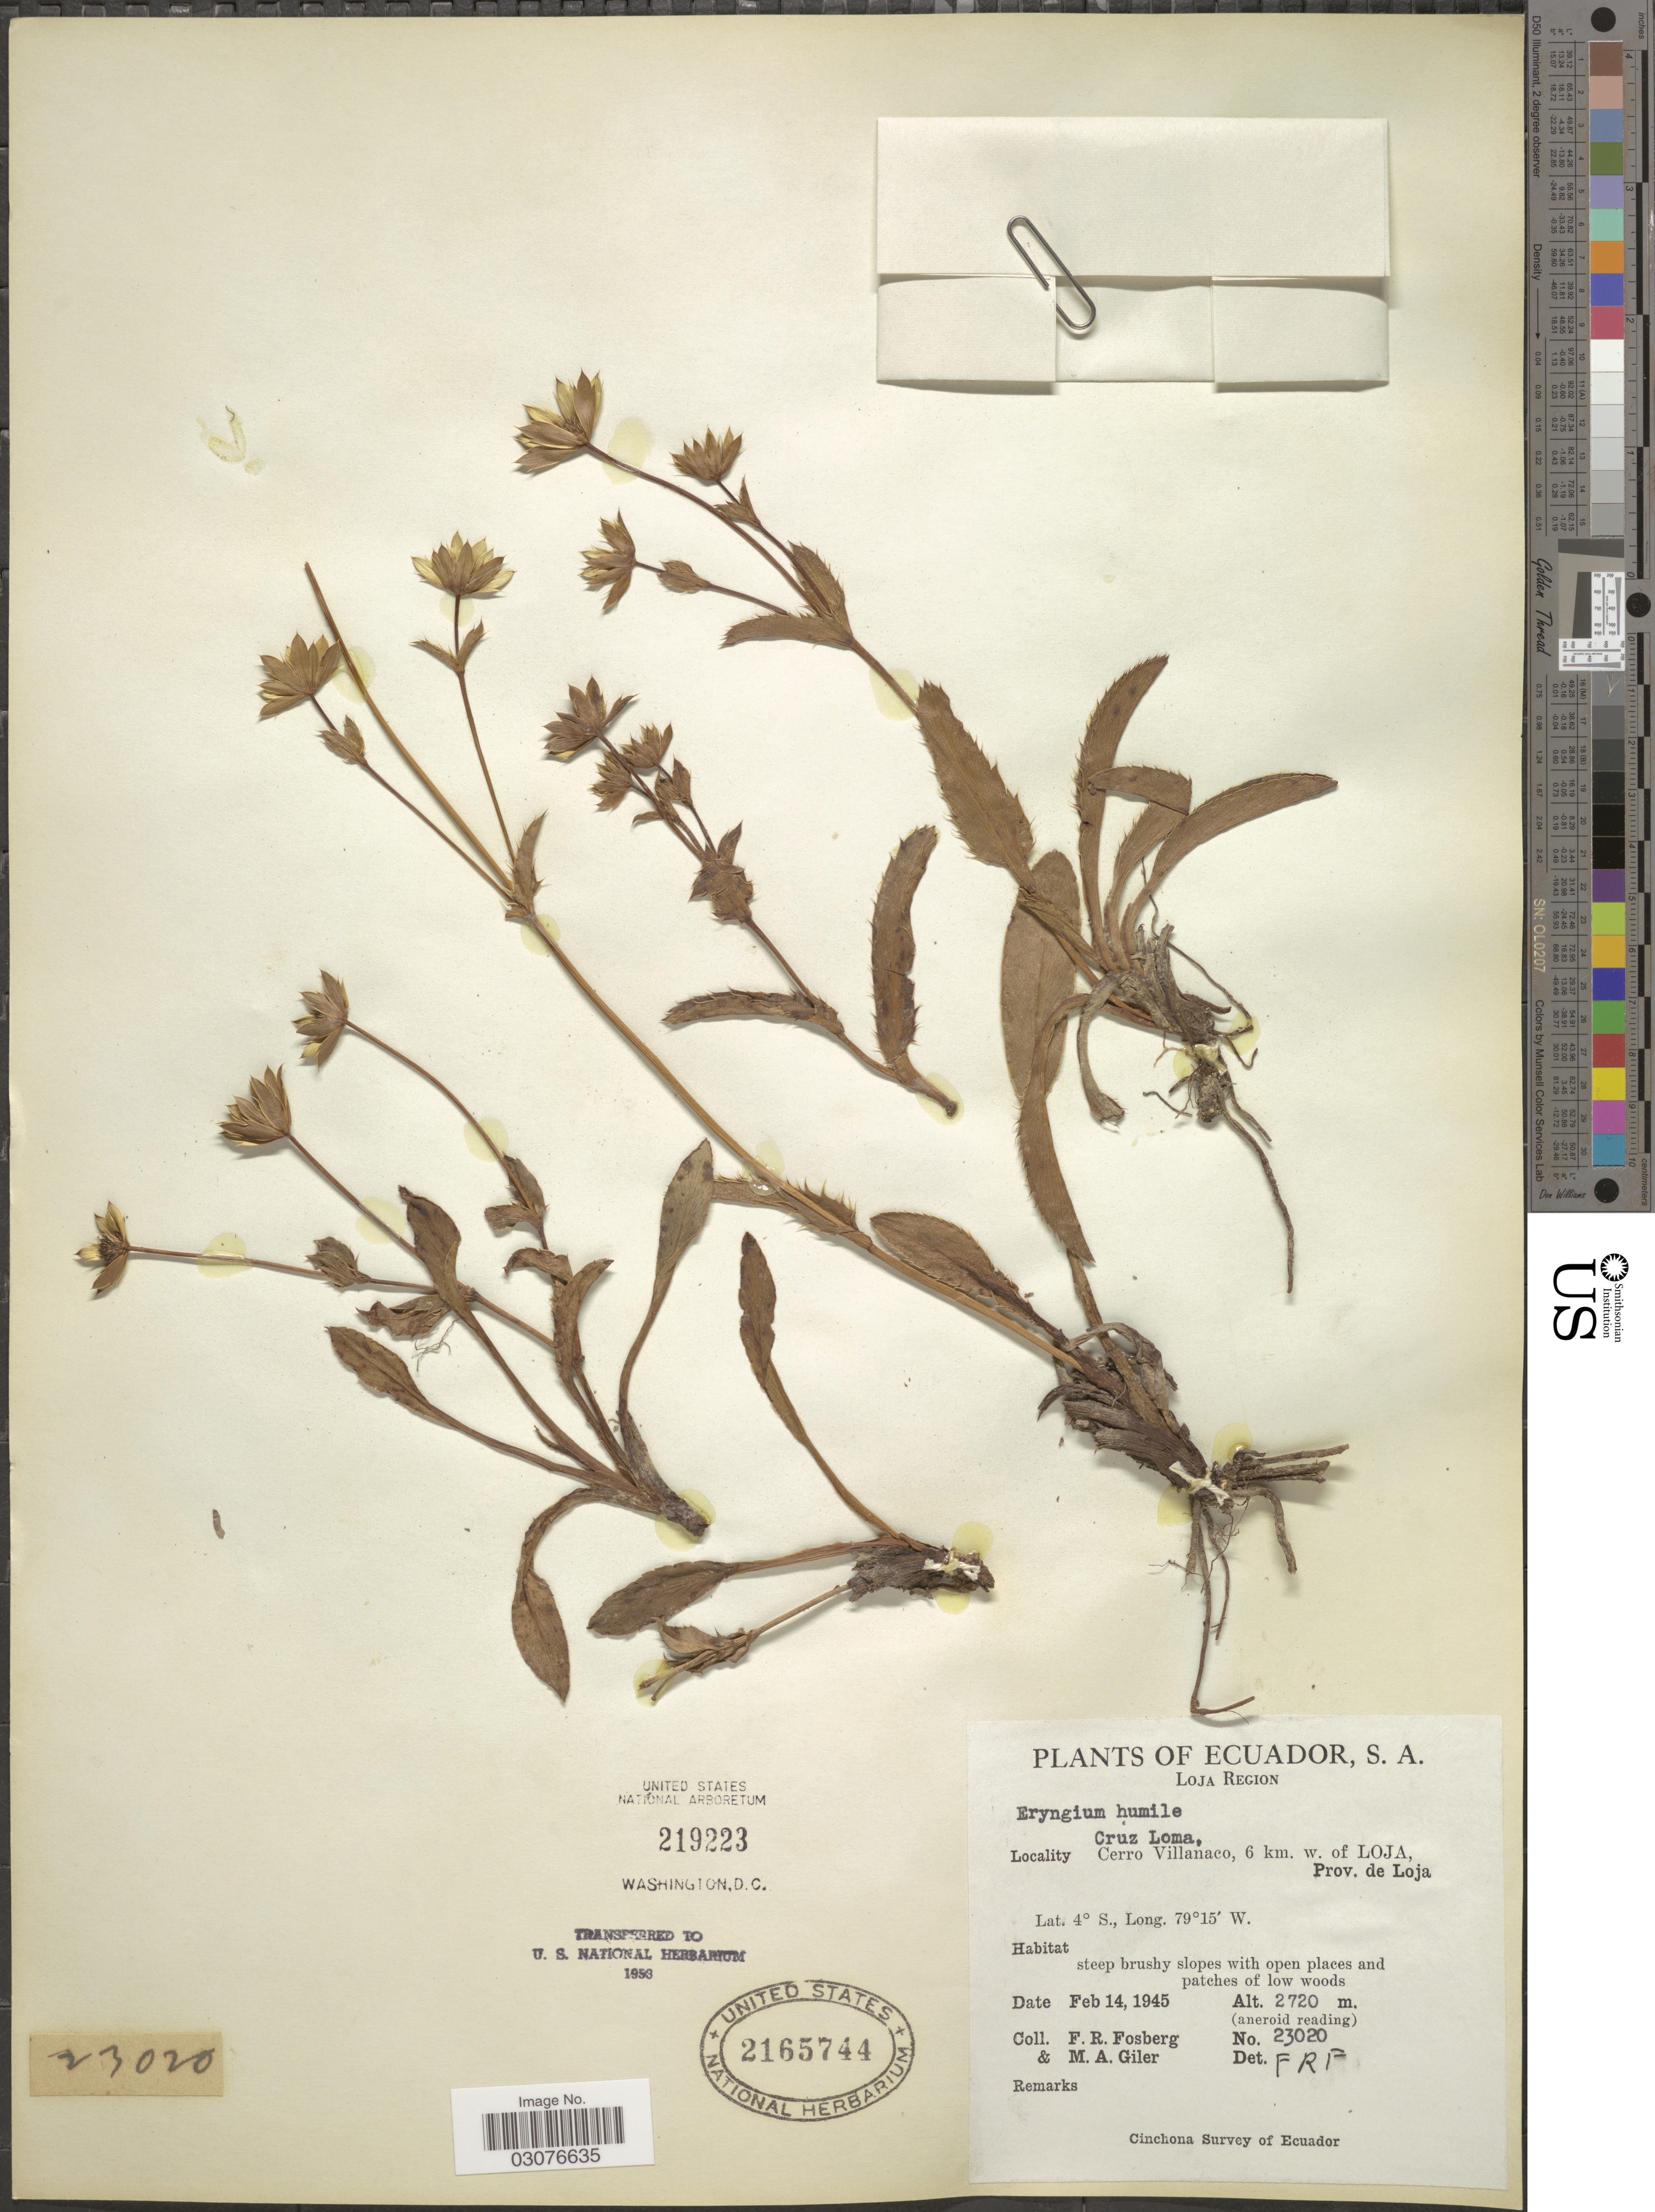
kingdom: Plantae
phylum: Tracheophyta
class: Magnoliopsida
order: Apiales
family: Apiaceae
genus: Eryngium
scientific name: Eryngium humile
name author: Cav.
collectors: F. R. Fosberg & M. Giler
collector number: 23020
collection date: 1945-02-14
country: Ecuador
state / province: Loja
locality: Loja Region, Cruz Loma, Cerro Villanaco, 6 km. w. of Loja, Prov. de Loja.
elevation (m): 2720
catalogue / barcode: US 2165744